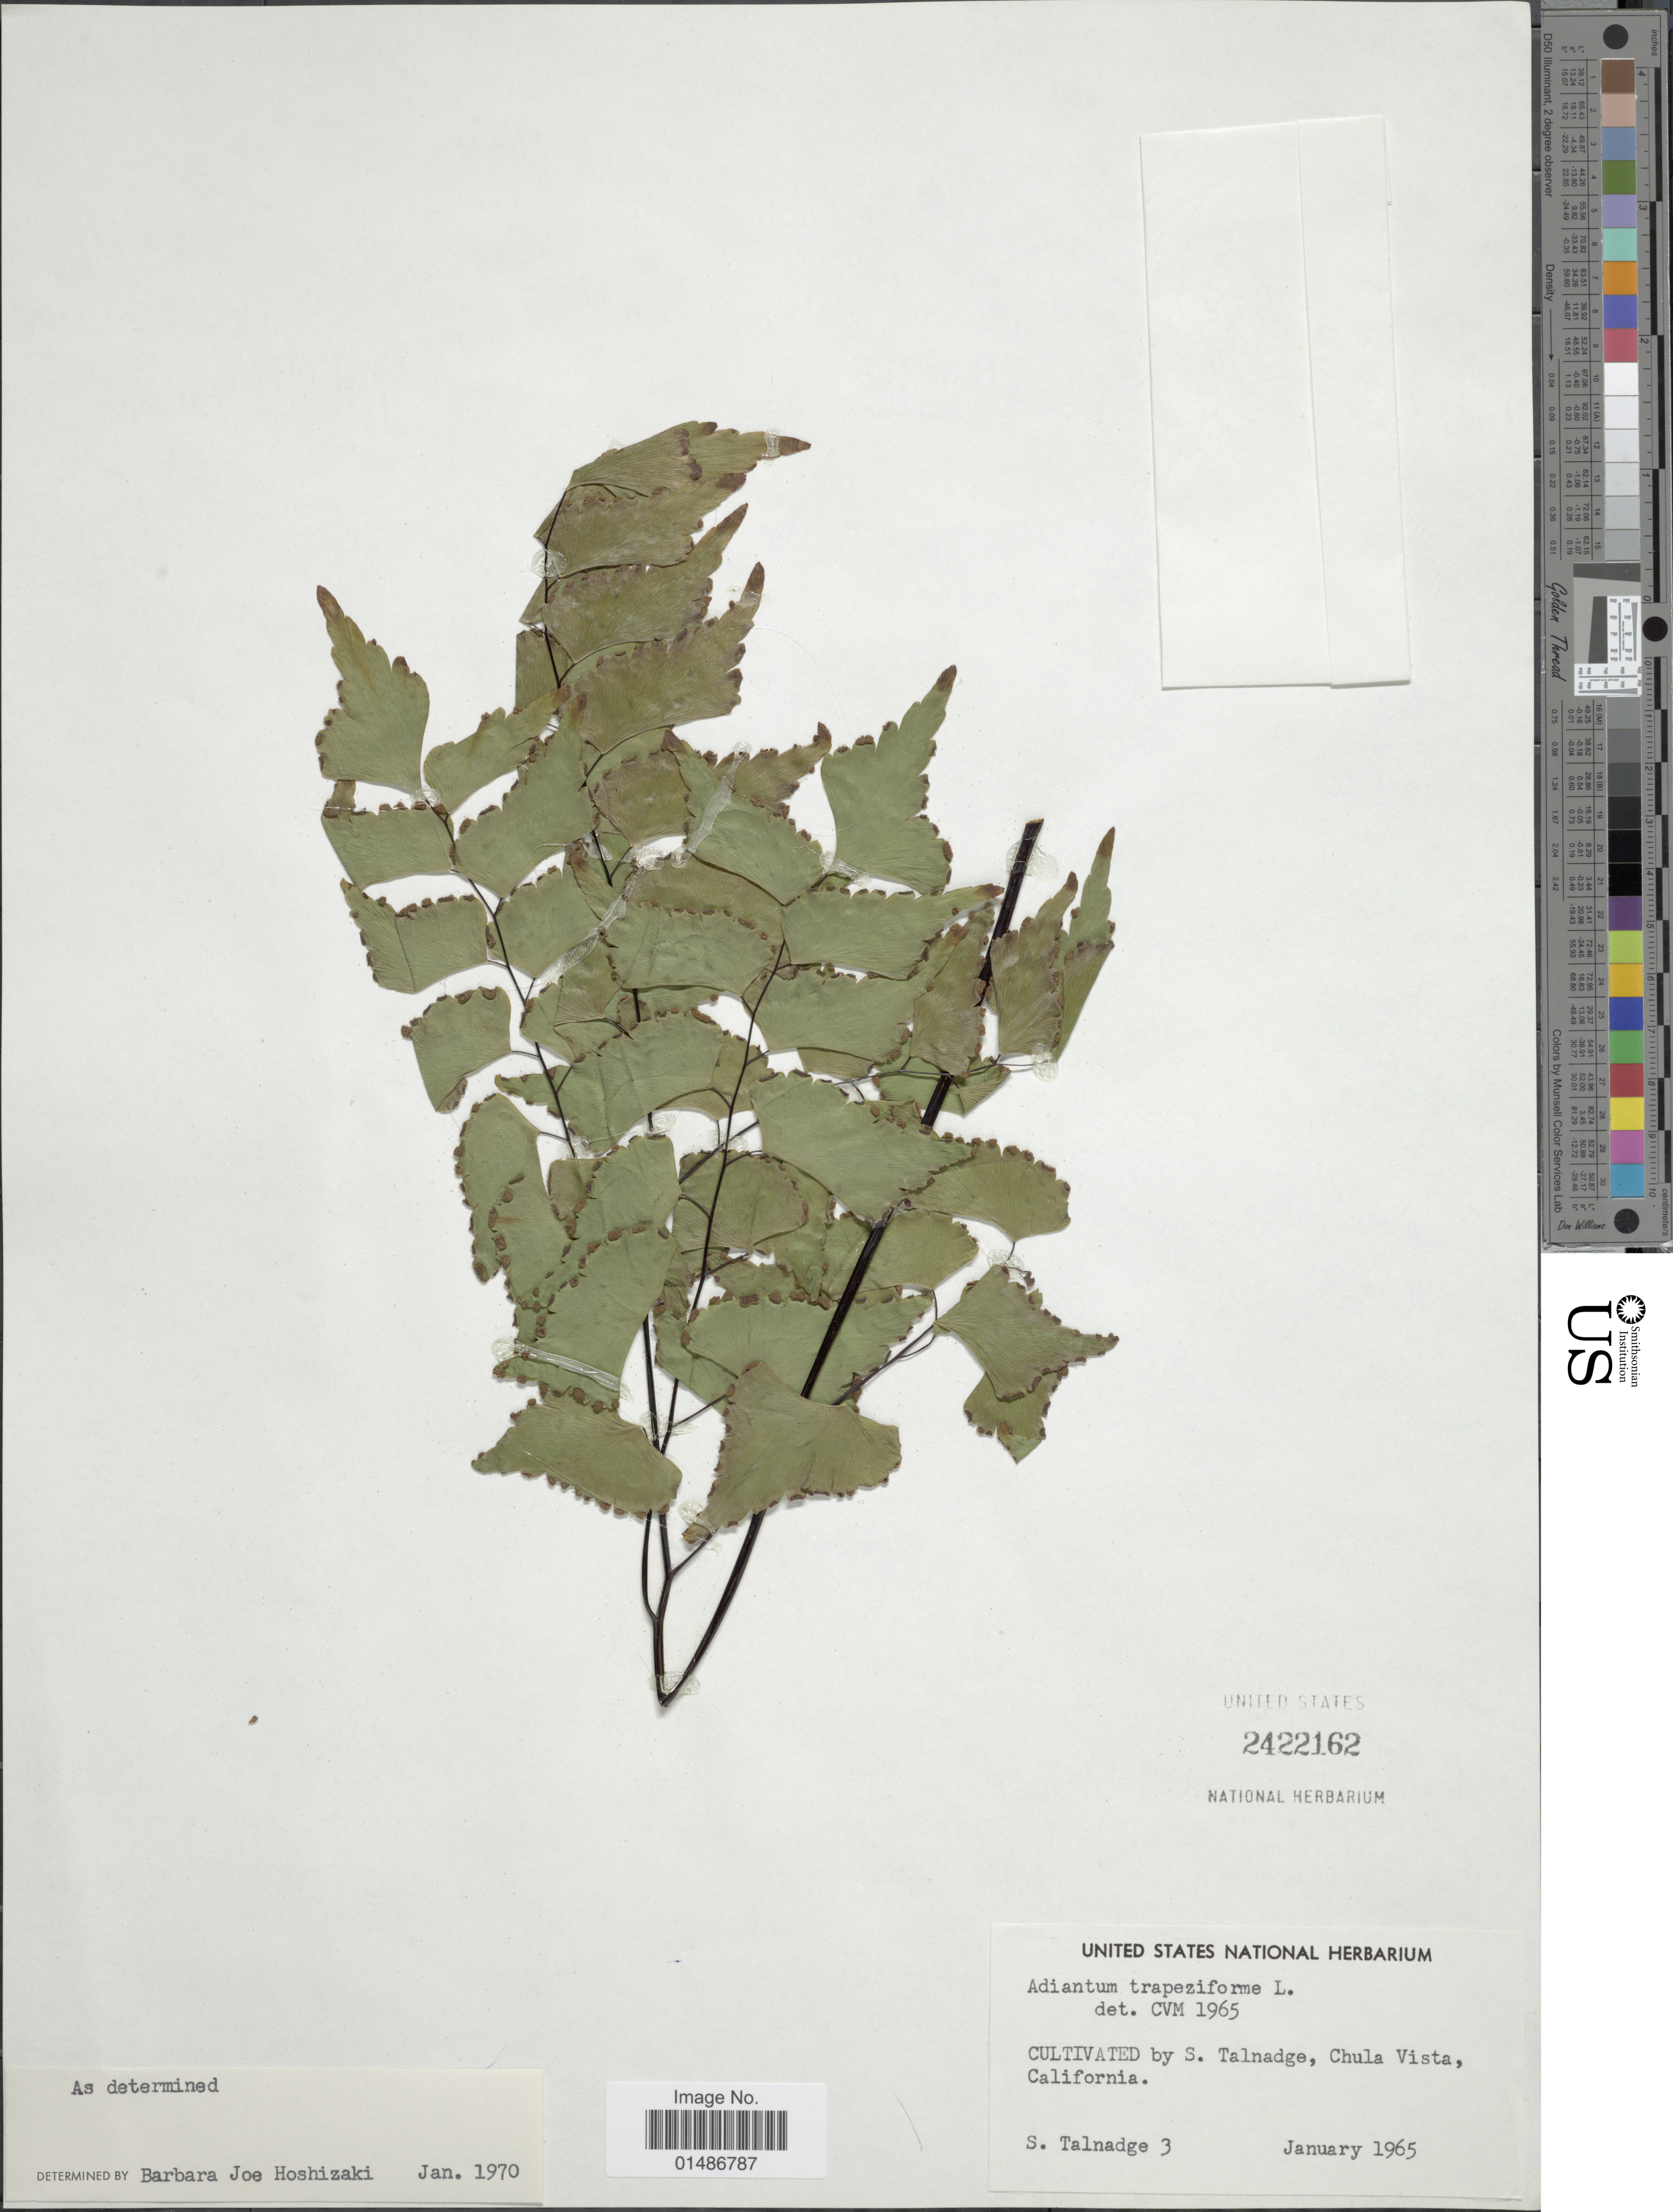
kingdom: Plantae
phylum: Tracheophyta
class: Polypodiopsida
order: Polypodiales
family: Pteridaceae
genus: Adiantum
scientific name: Adiantum trapeziforme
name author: L.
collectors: S. Talnadge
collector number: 3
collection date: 1965-01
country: United States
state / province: California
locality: Cultivated by S. Talnadge, Chula Vista.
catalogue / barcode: US 2422162